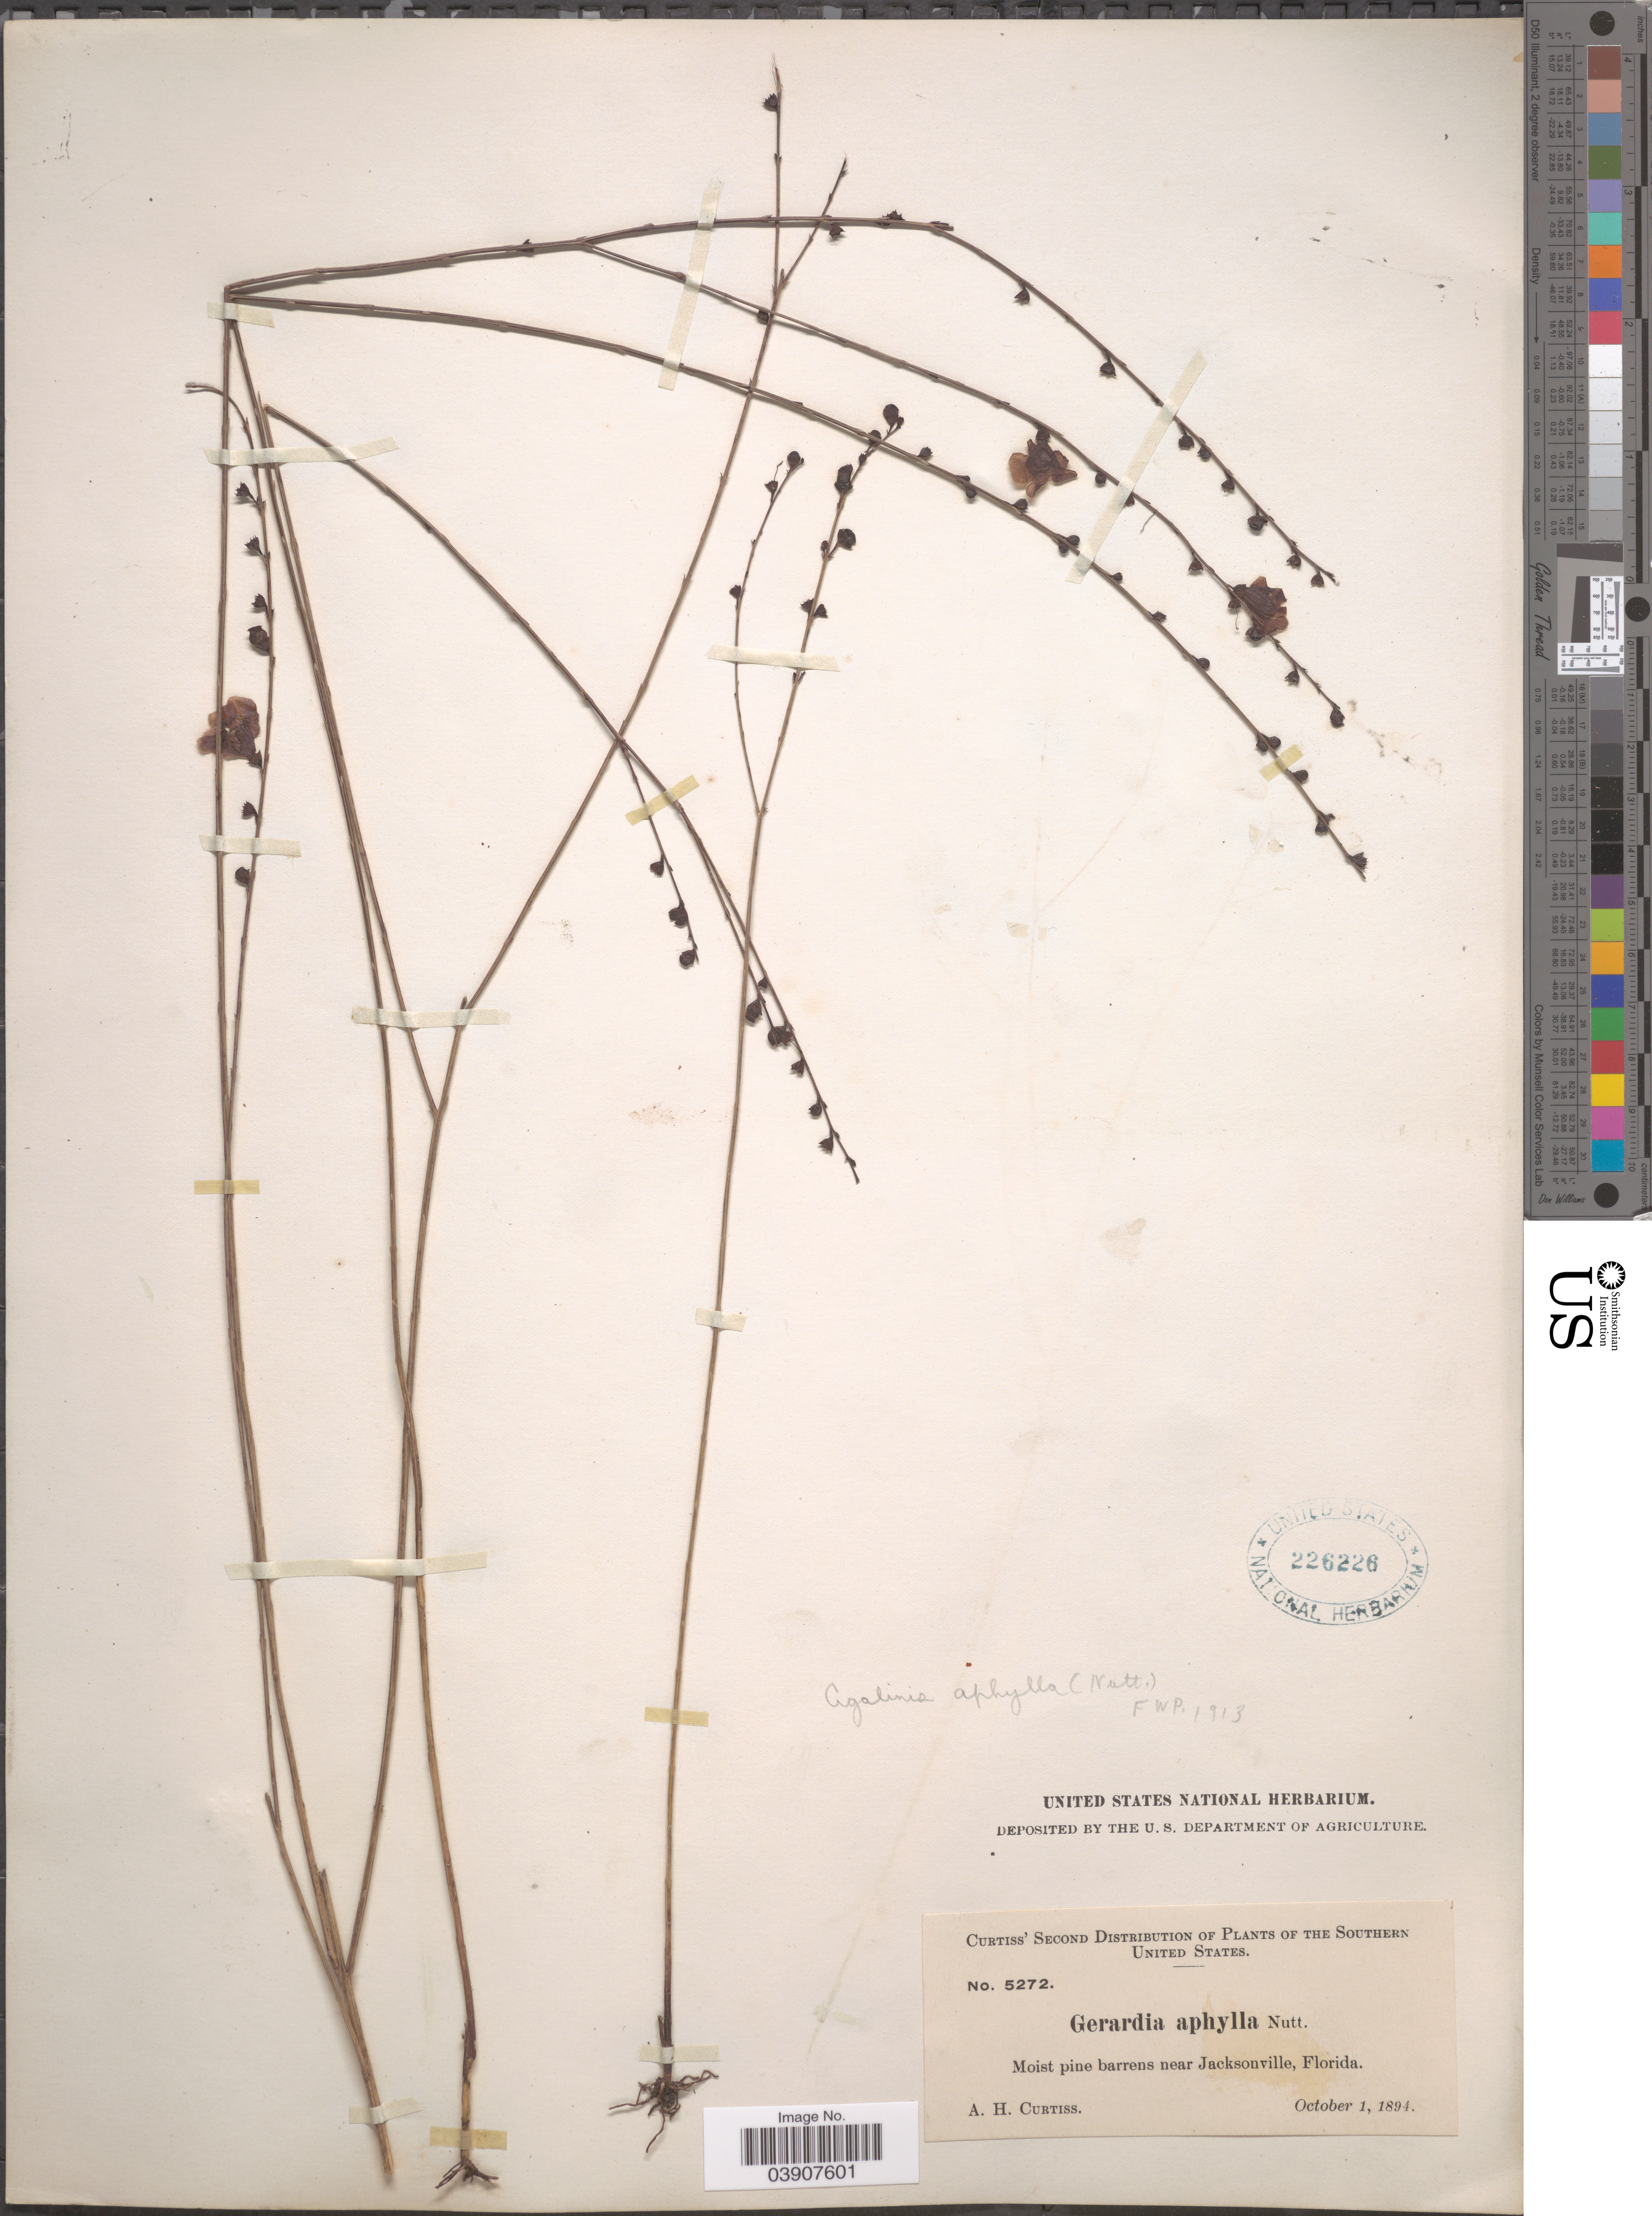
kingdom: Plantae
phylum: Tracheophyta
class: Magnoliopsida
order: Lamiales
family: Orobanchaceae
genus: Agalinis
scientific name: Agalinis aphylla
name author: (Nutt.) Raf.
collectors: A. H. Curtiss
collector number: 5272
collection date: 1894-10-01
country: United States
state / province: Florida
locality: The Southern United States. Moist pine barrens near Jacksonville.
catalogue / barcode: US 226226